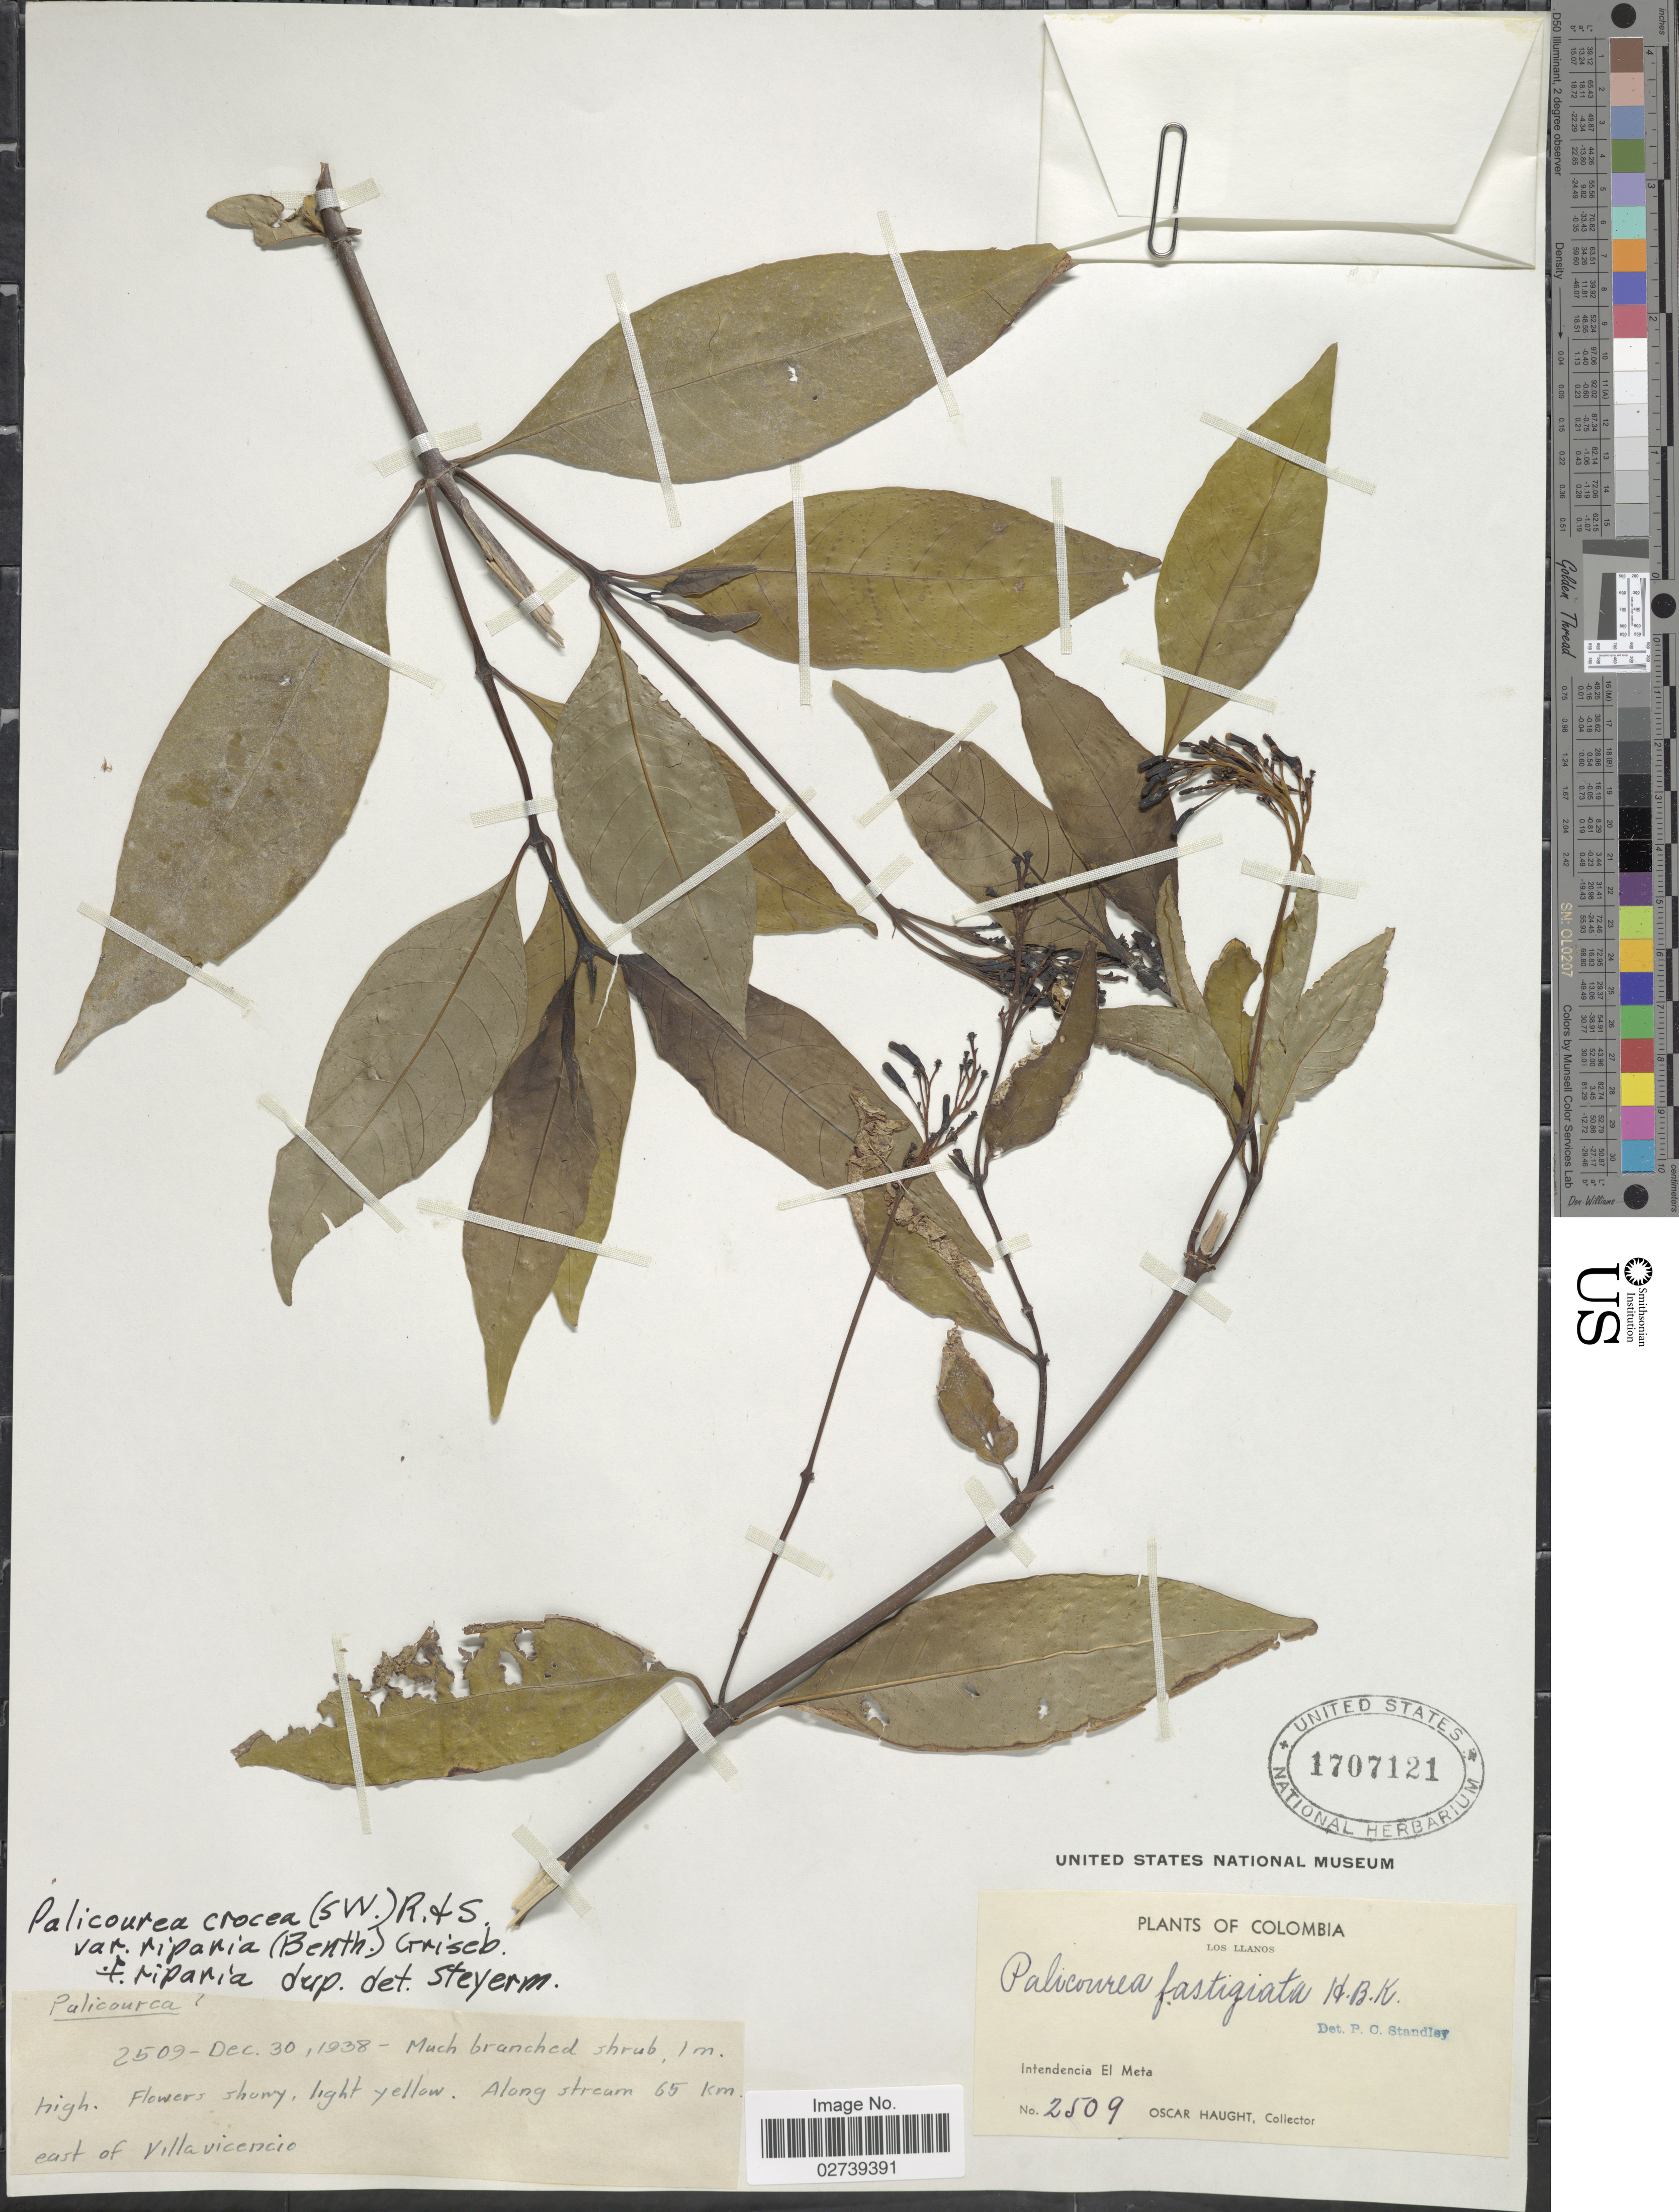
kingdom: Plantae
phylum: Tracheophyta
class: Magnoliopsida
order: Gentianales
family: Rubiaceae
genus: Palicourea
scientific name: Palicourea crocea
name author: (Sw.) Schult.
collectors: O. L. Haught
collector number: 2509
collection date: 1938-12-30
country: Colombia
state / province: Meta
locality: Los Llanos, Intendencia El Meta, along stream 65 km. east of Villavicencio.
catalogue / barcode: US 1707121